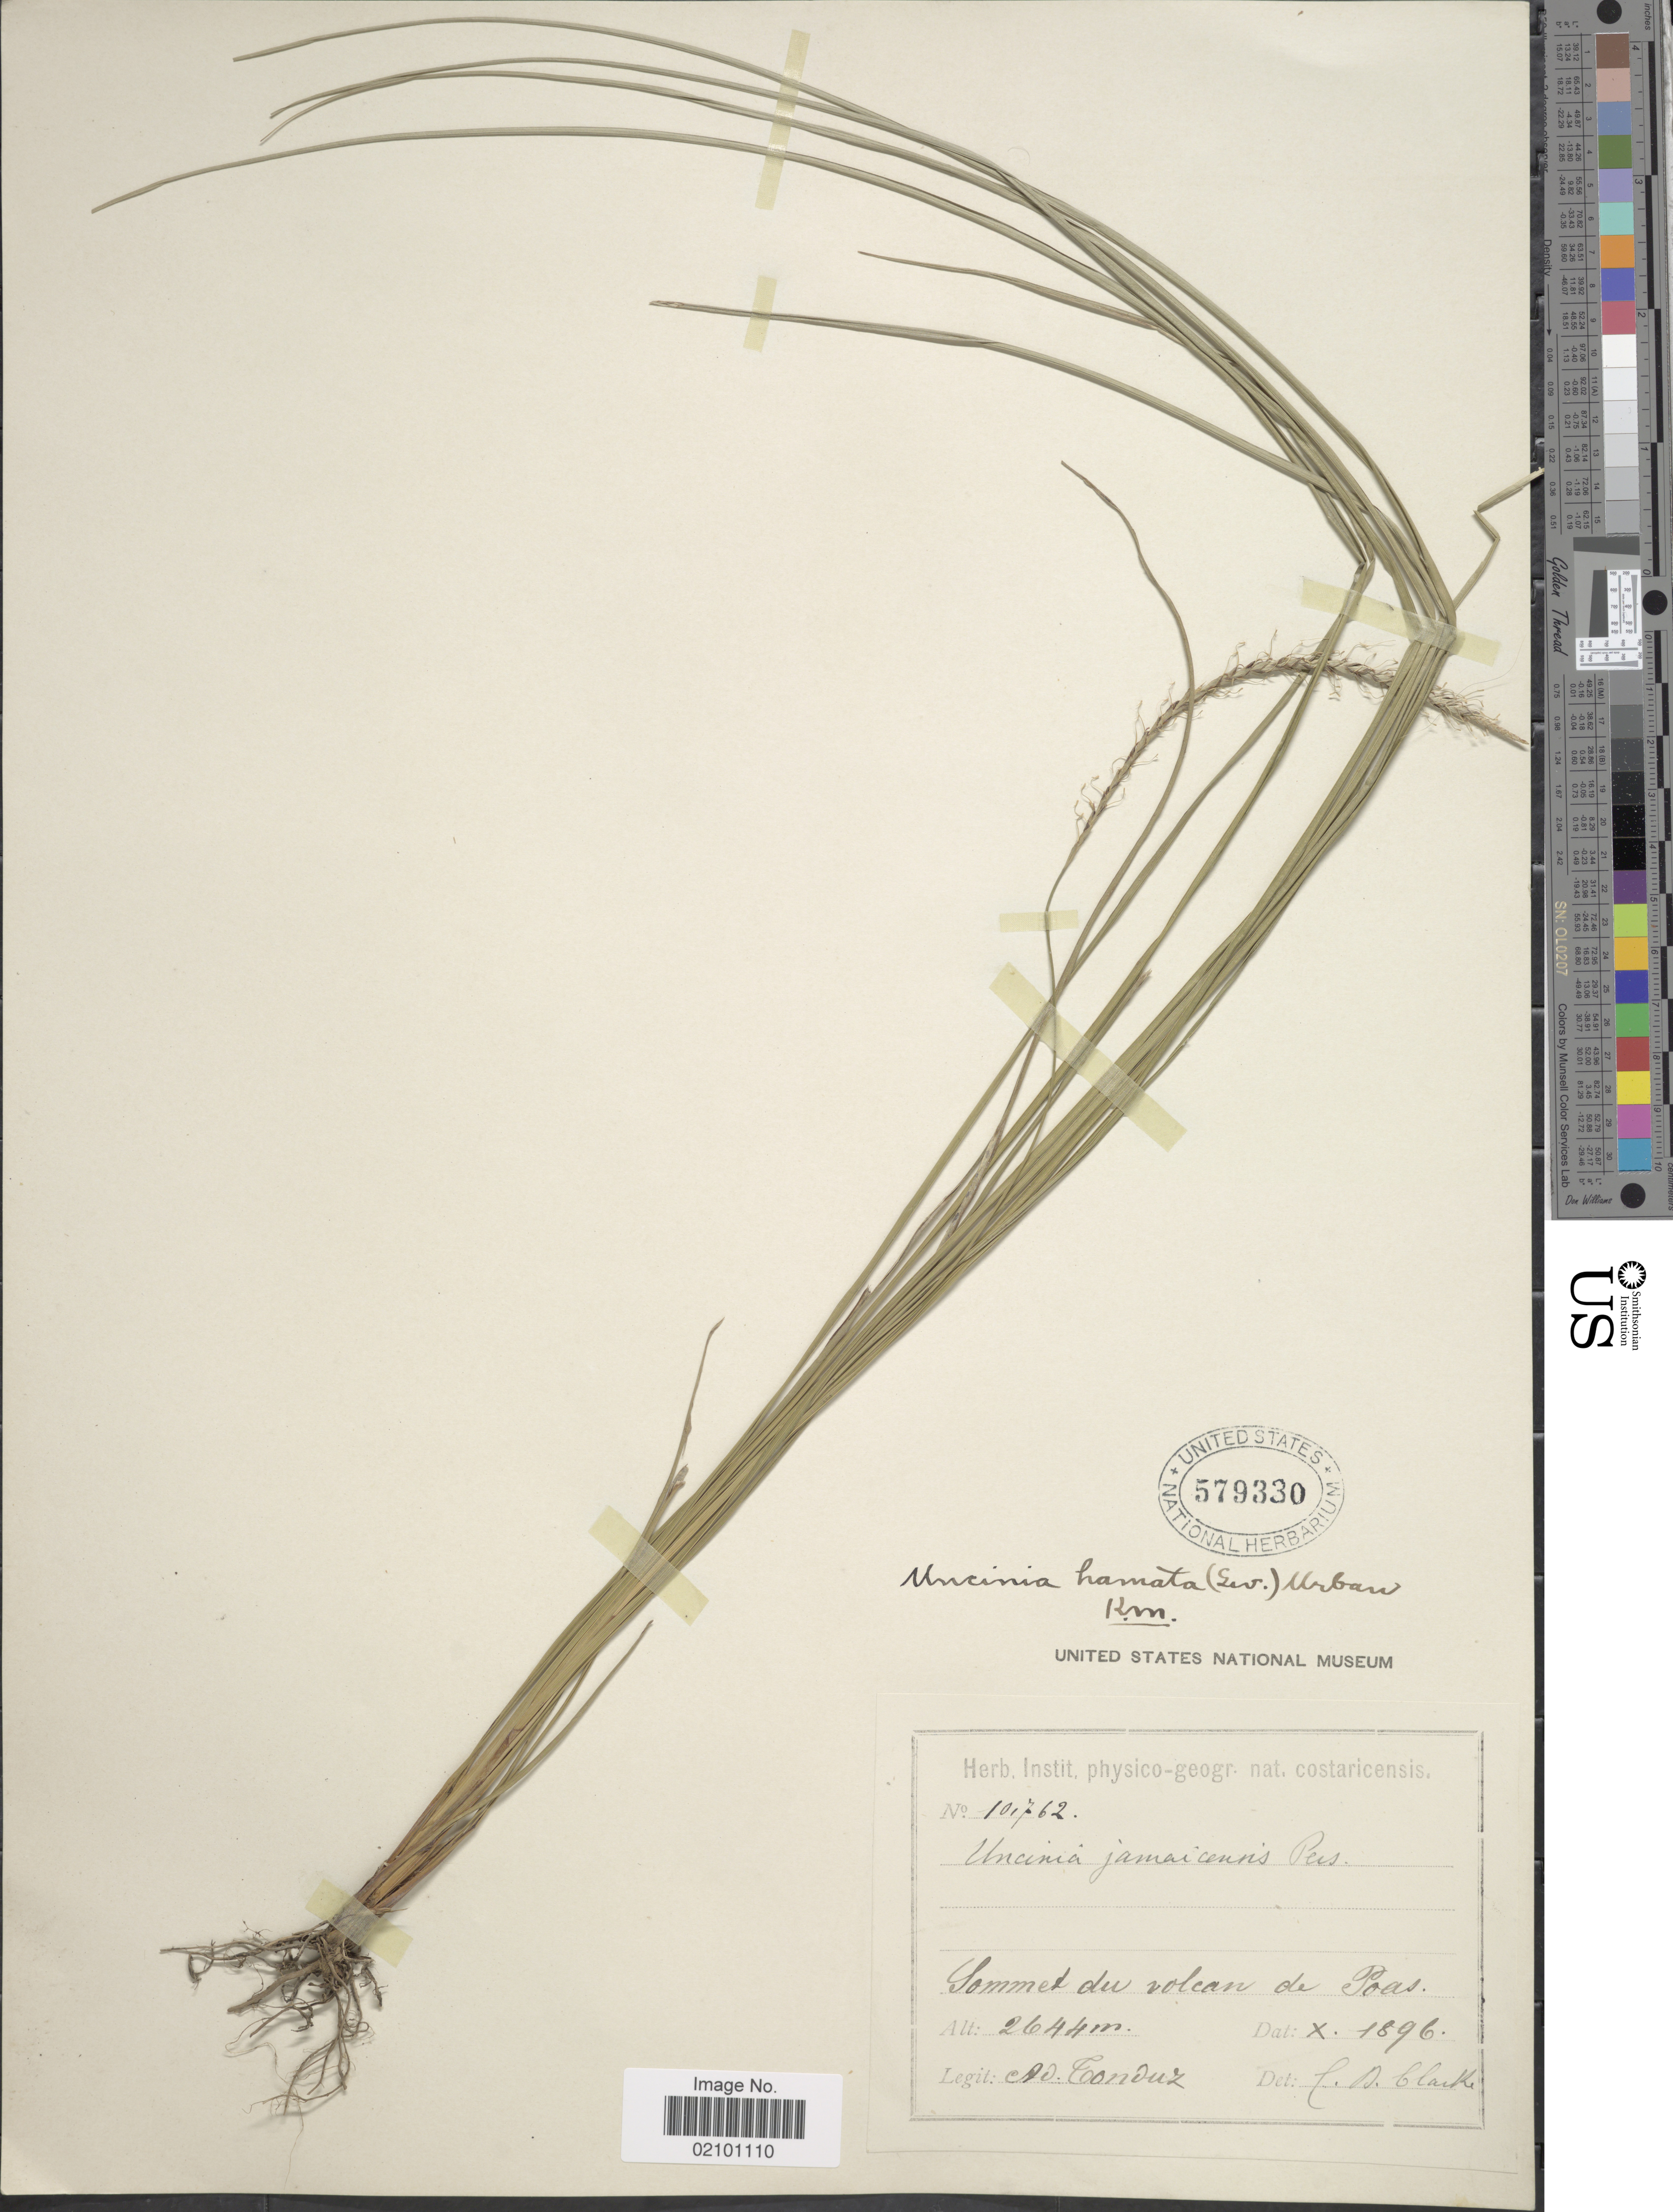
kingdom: Plantae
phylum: Tracheophyta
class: Liliopsida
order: Poales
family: Cyperaceae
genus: Carex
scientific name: Carex hamata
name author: Sw.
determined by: Strong, M. T., (US), Smithsonian Institution - National Museum of Natural History (UNITED STATES)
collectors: A. Tonduz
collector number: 10762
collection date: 1896-10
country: Costa Rica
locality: Sommet du volcan de Poas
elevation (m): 2644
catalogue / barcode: US 579330